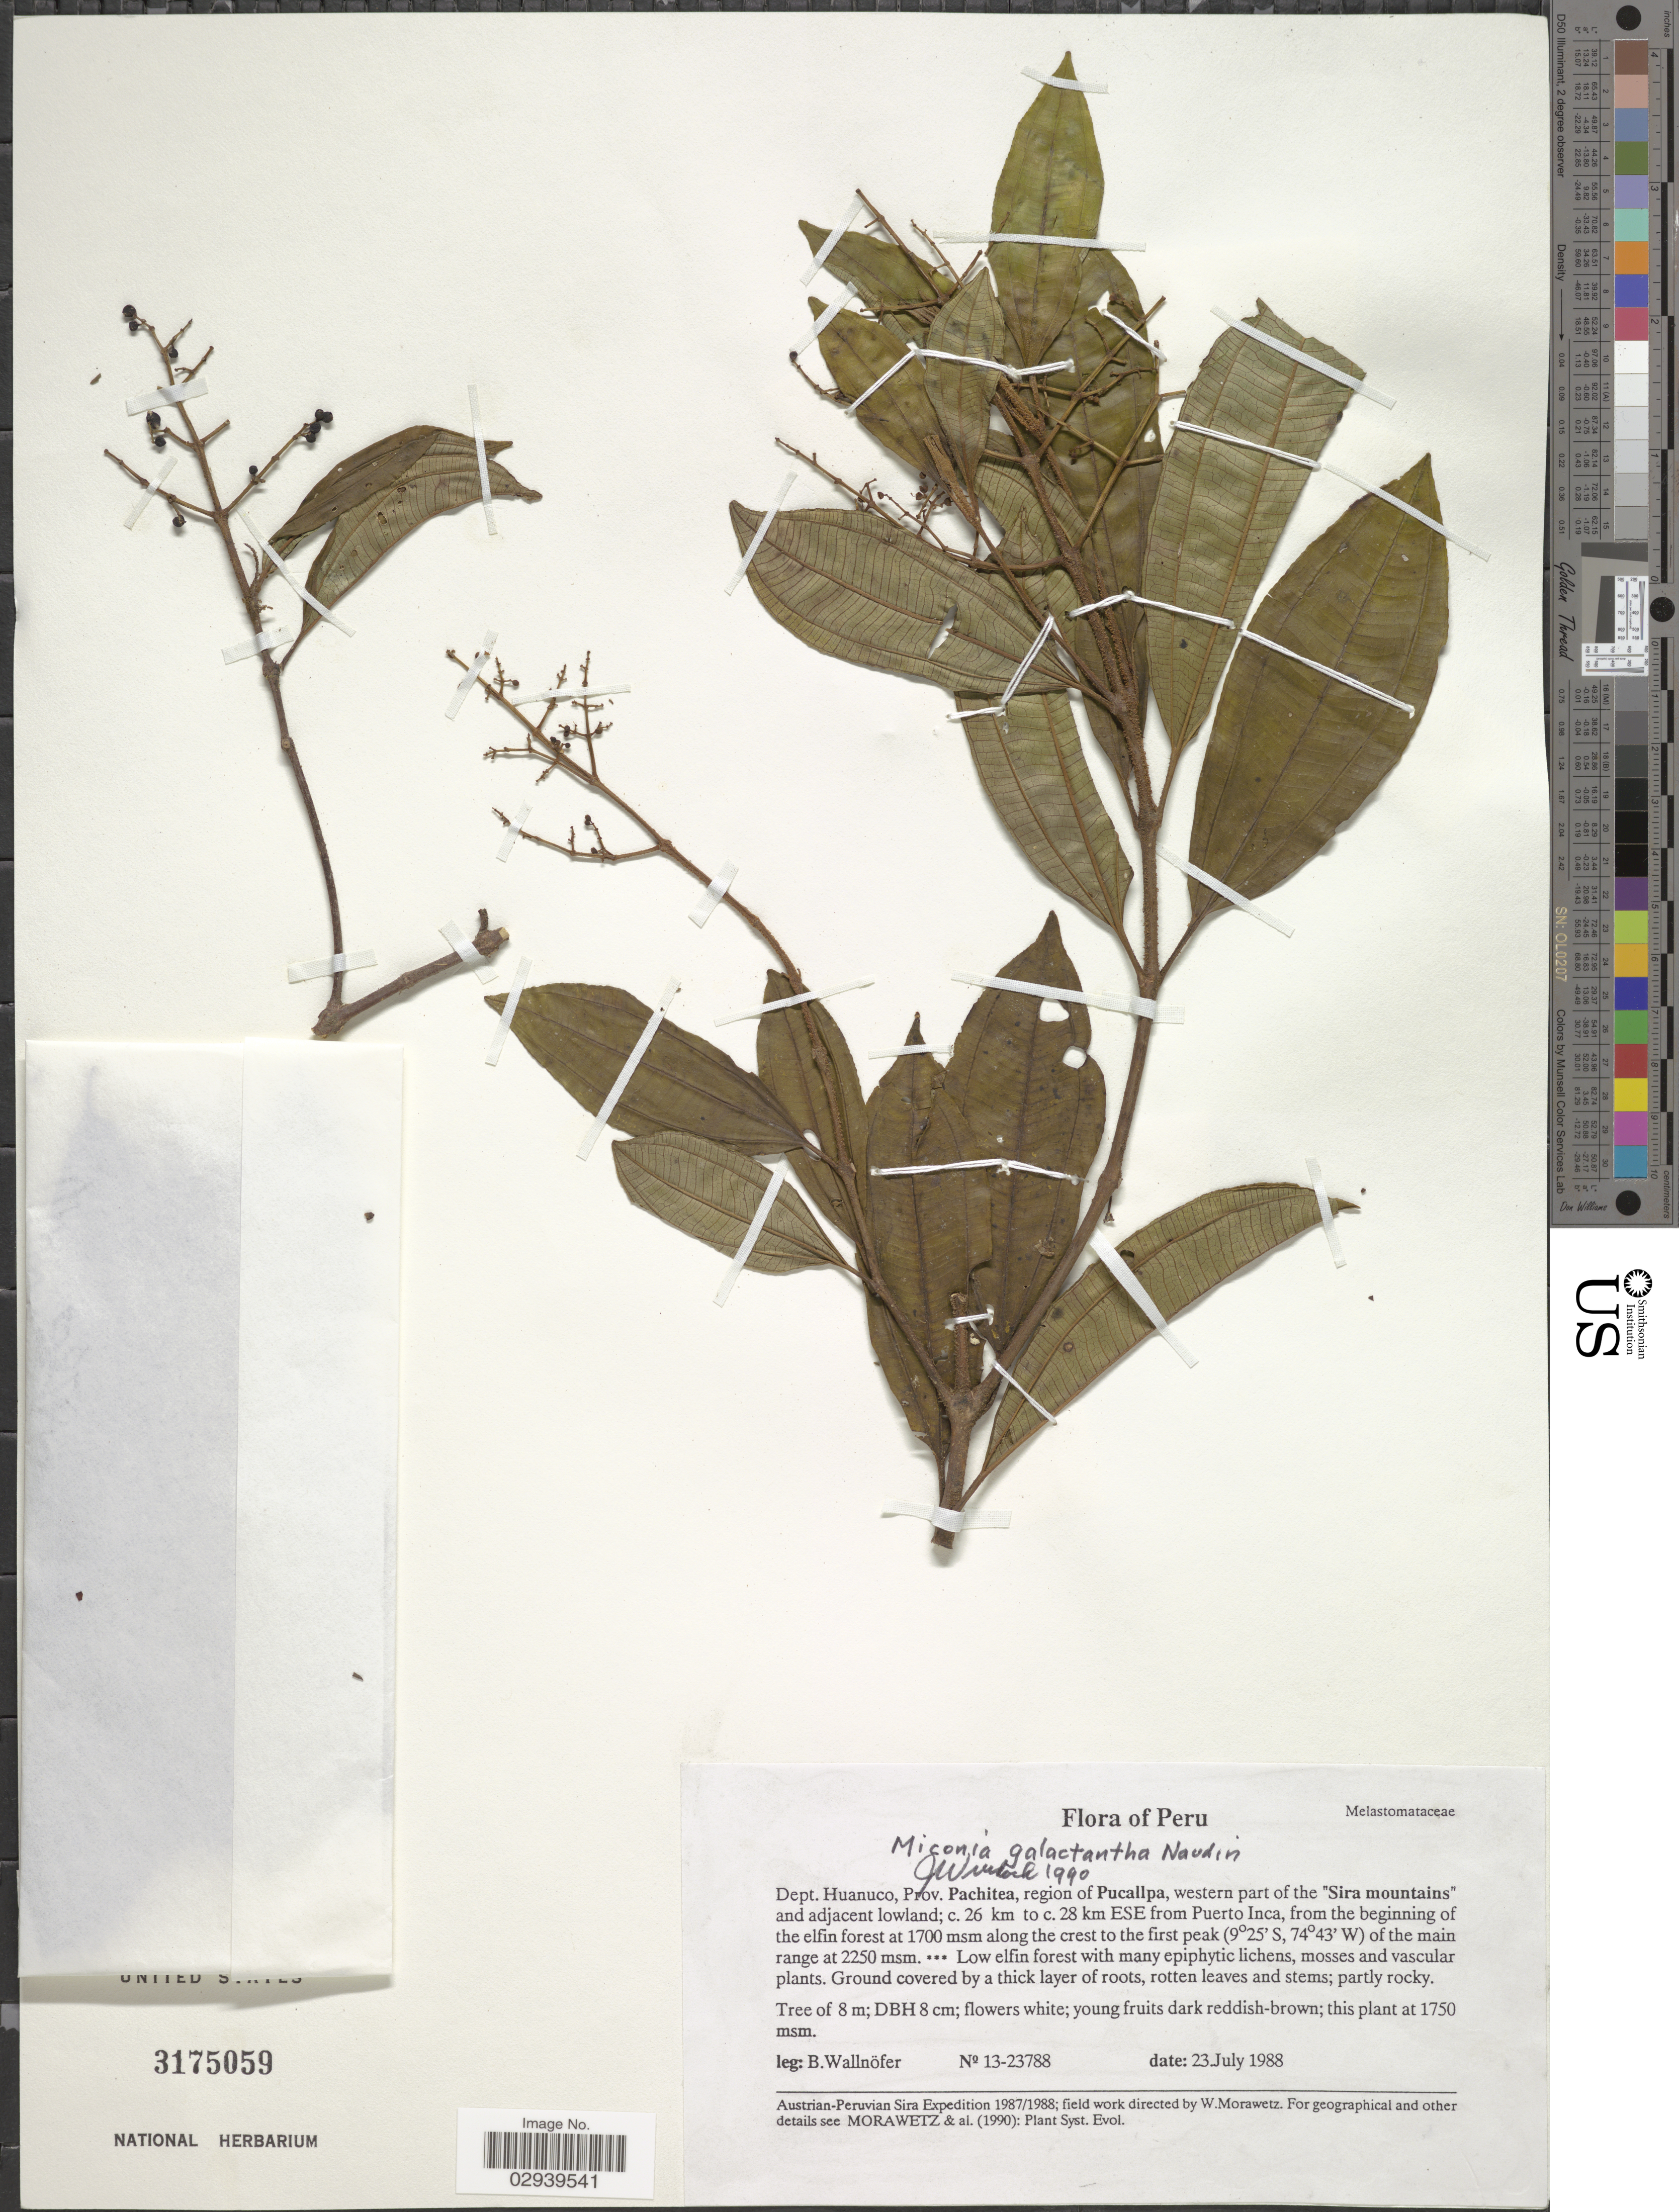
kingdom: Plantae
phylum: Tracheophyta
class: Magnoliopsida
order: Myrtales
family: Melastomataceae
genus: Miconia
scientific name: Miconia galactantha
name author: Naudin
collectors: B. Wallnöfer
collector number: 13-23788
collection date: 1988-07-23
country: Peru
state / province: Huánuco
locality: Dept. Huanuco, Prov. Pachitea, region of Pucallpa, western part of the "Sira mountains" and adjacent lowland; c. 26 km to c. 28 km ESE from Puerto Inca, from the beginning of the elfin forest along the crest to the first peak of the main range.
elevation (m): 1700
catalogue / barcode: US 3175059